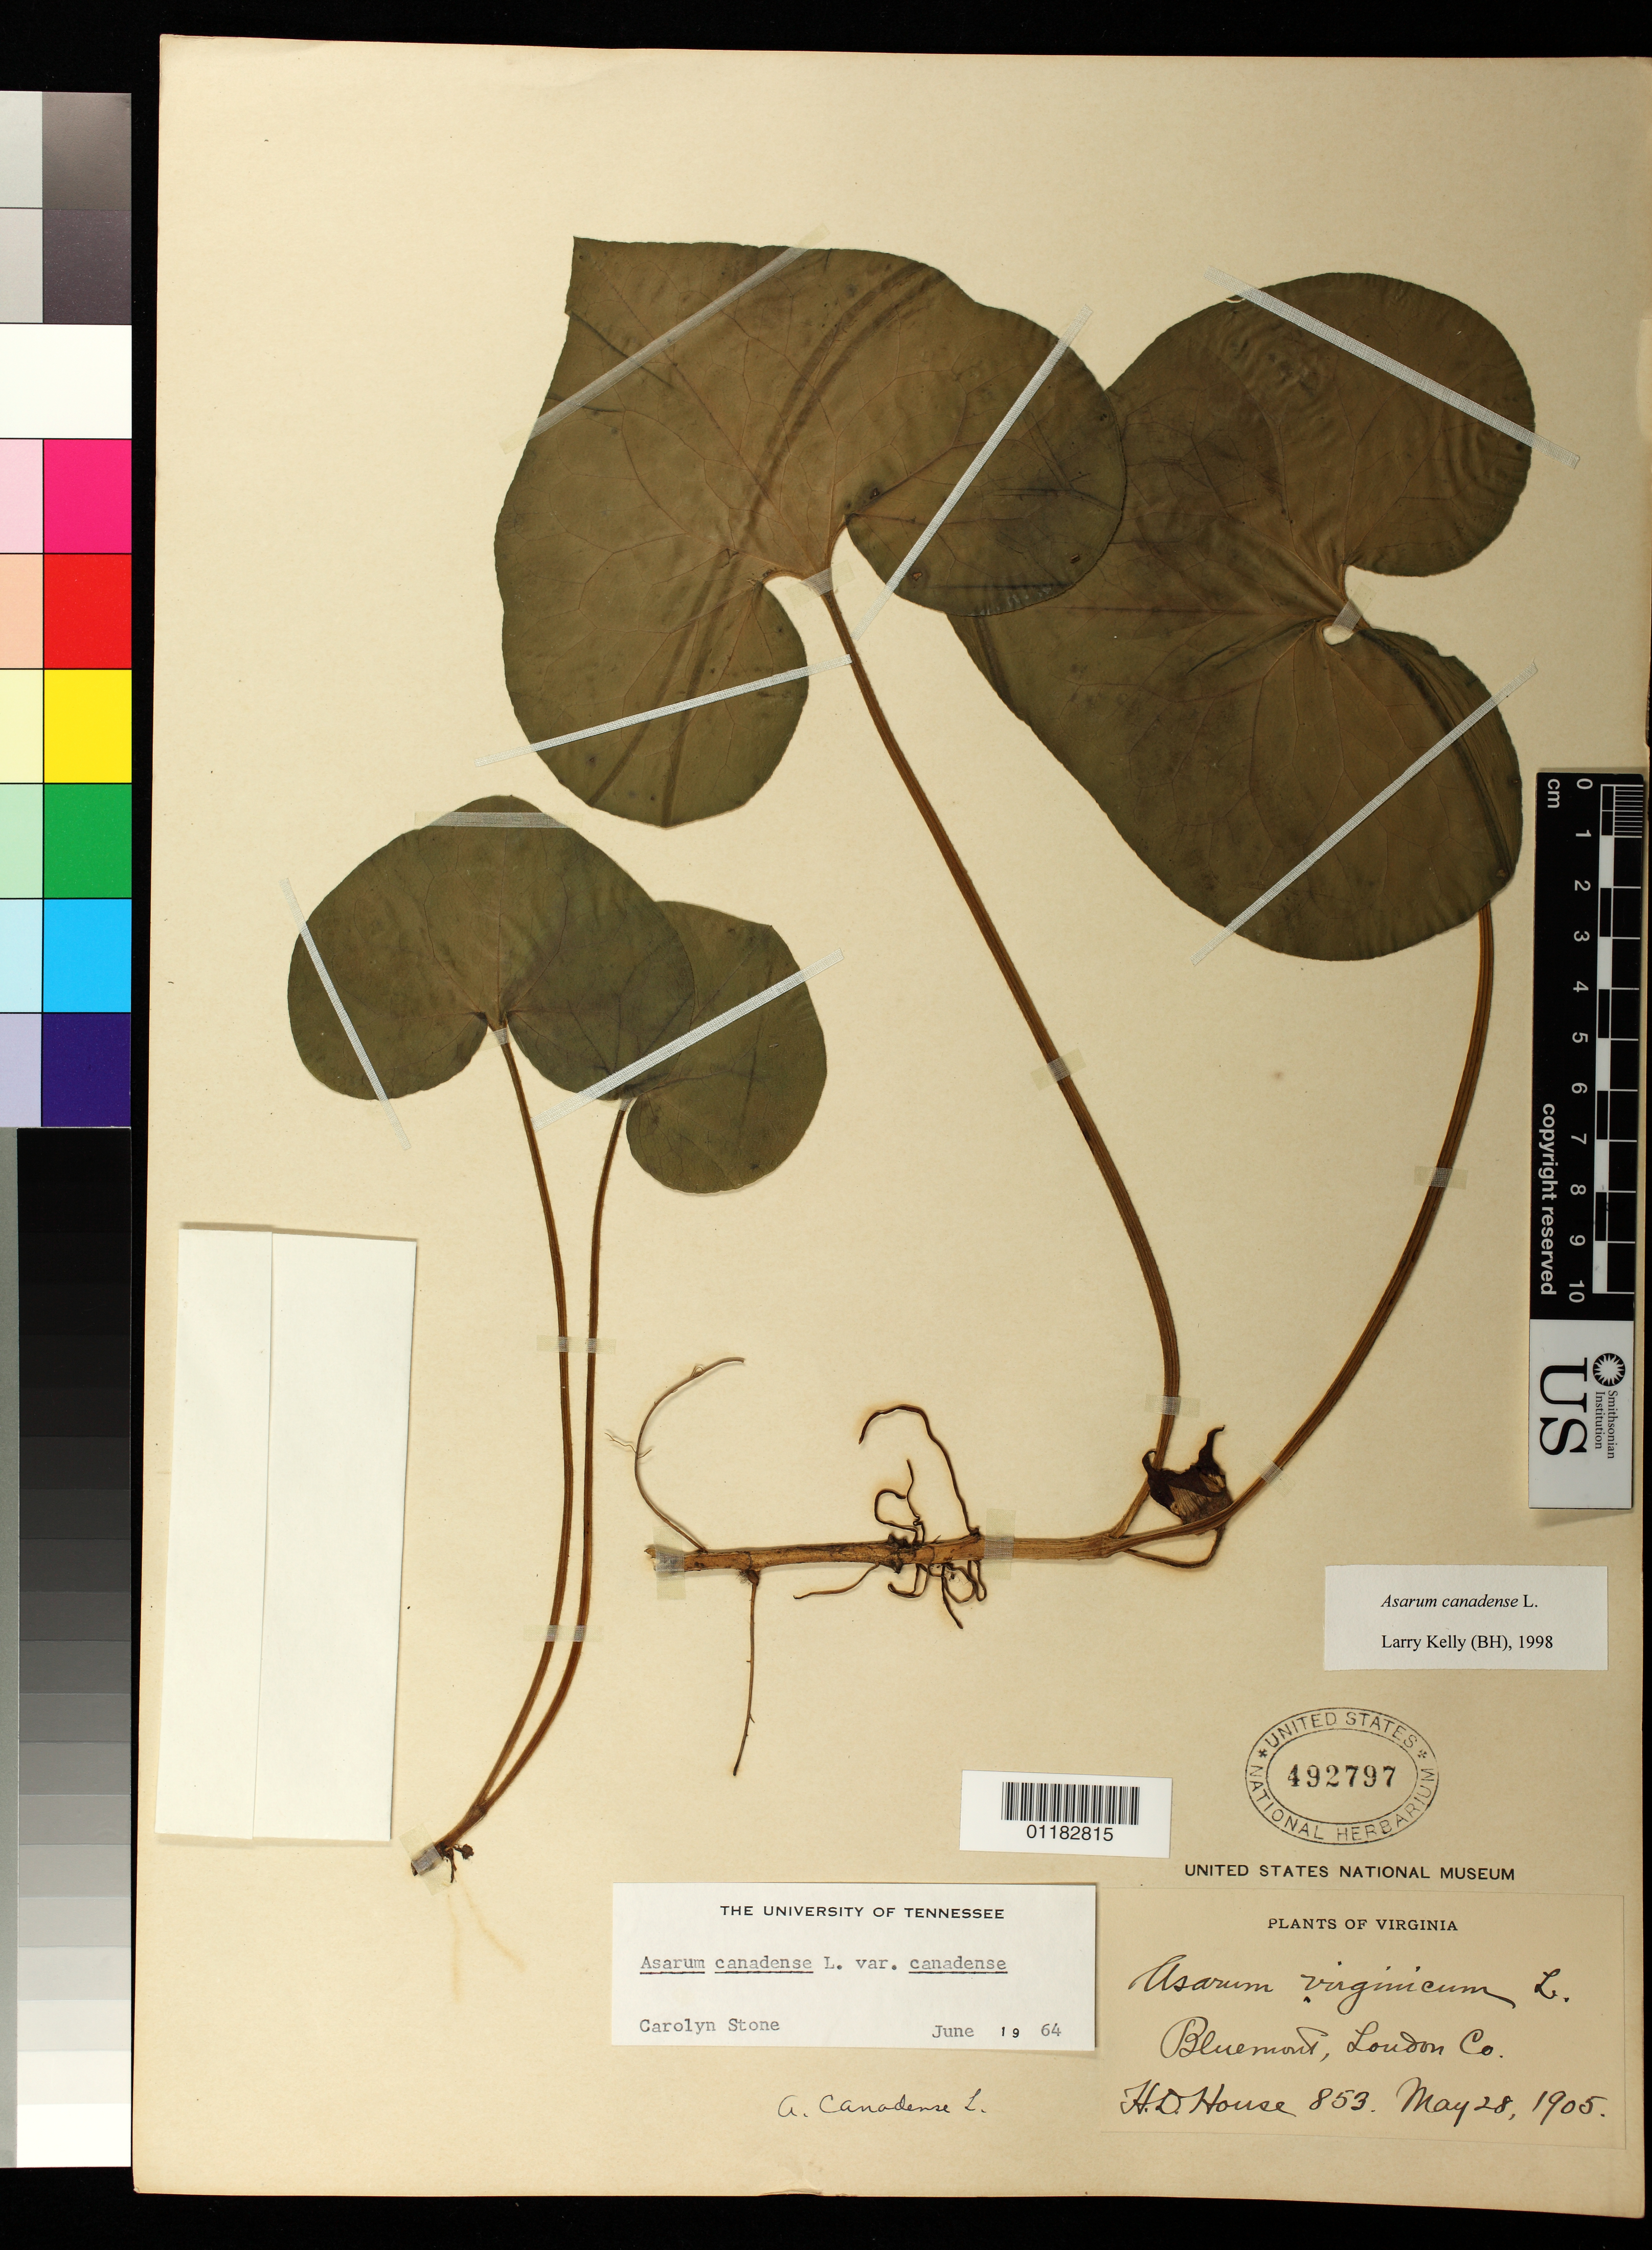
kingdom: Plantae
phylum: Tracheophyta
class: Magnoliopsida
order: Piperales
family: Aristolochiaceae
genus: Asarum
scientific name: Asarum canadense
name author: L.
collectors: H. D. House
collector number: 853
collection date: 1905-05-28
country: United States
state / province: Virginia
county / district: Loudoun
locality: Bluemont, Loudon County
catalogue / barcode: US 492797